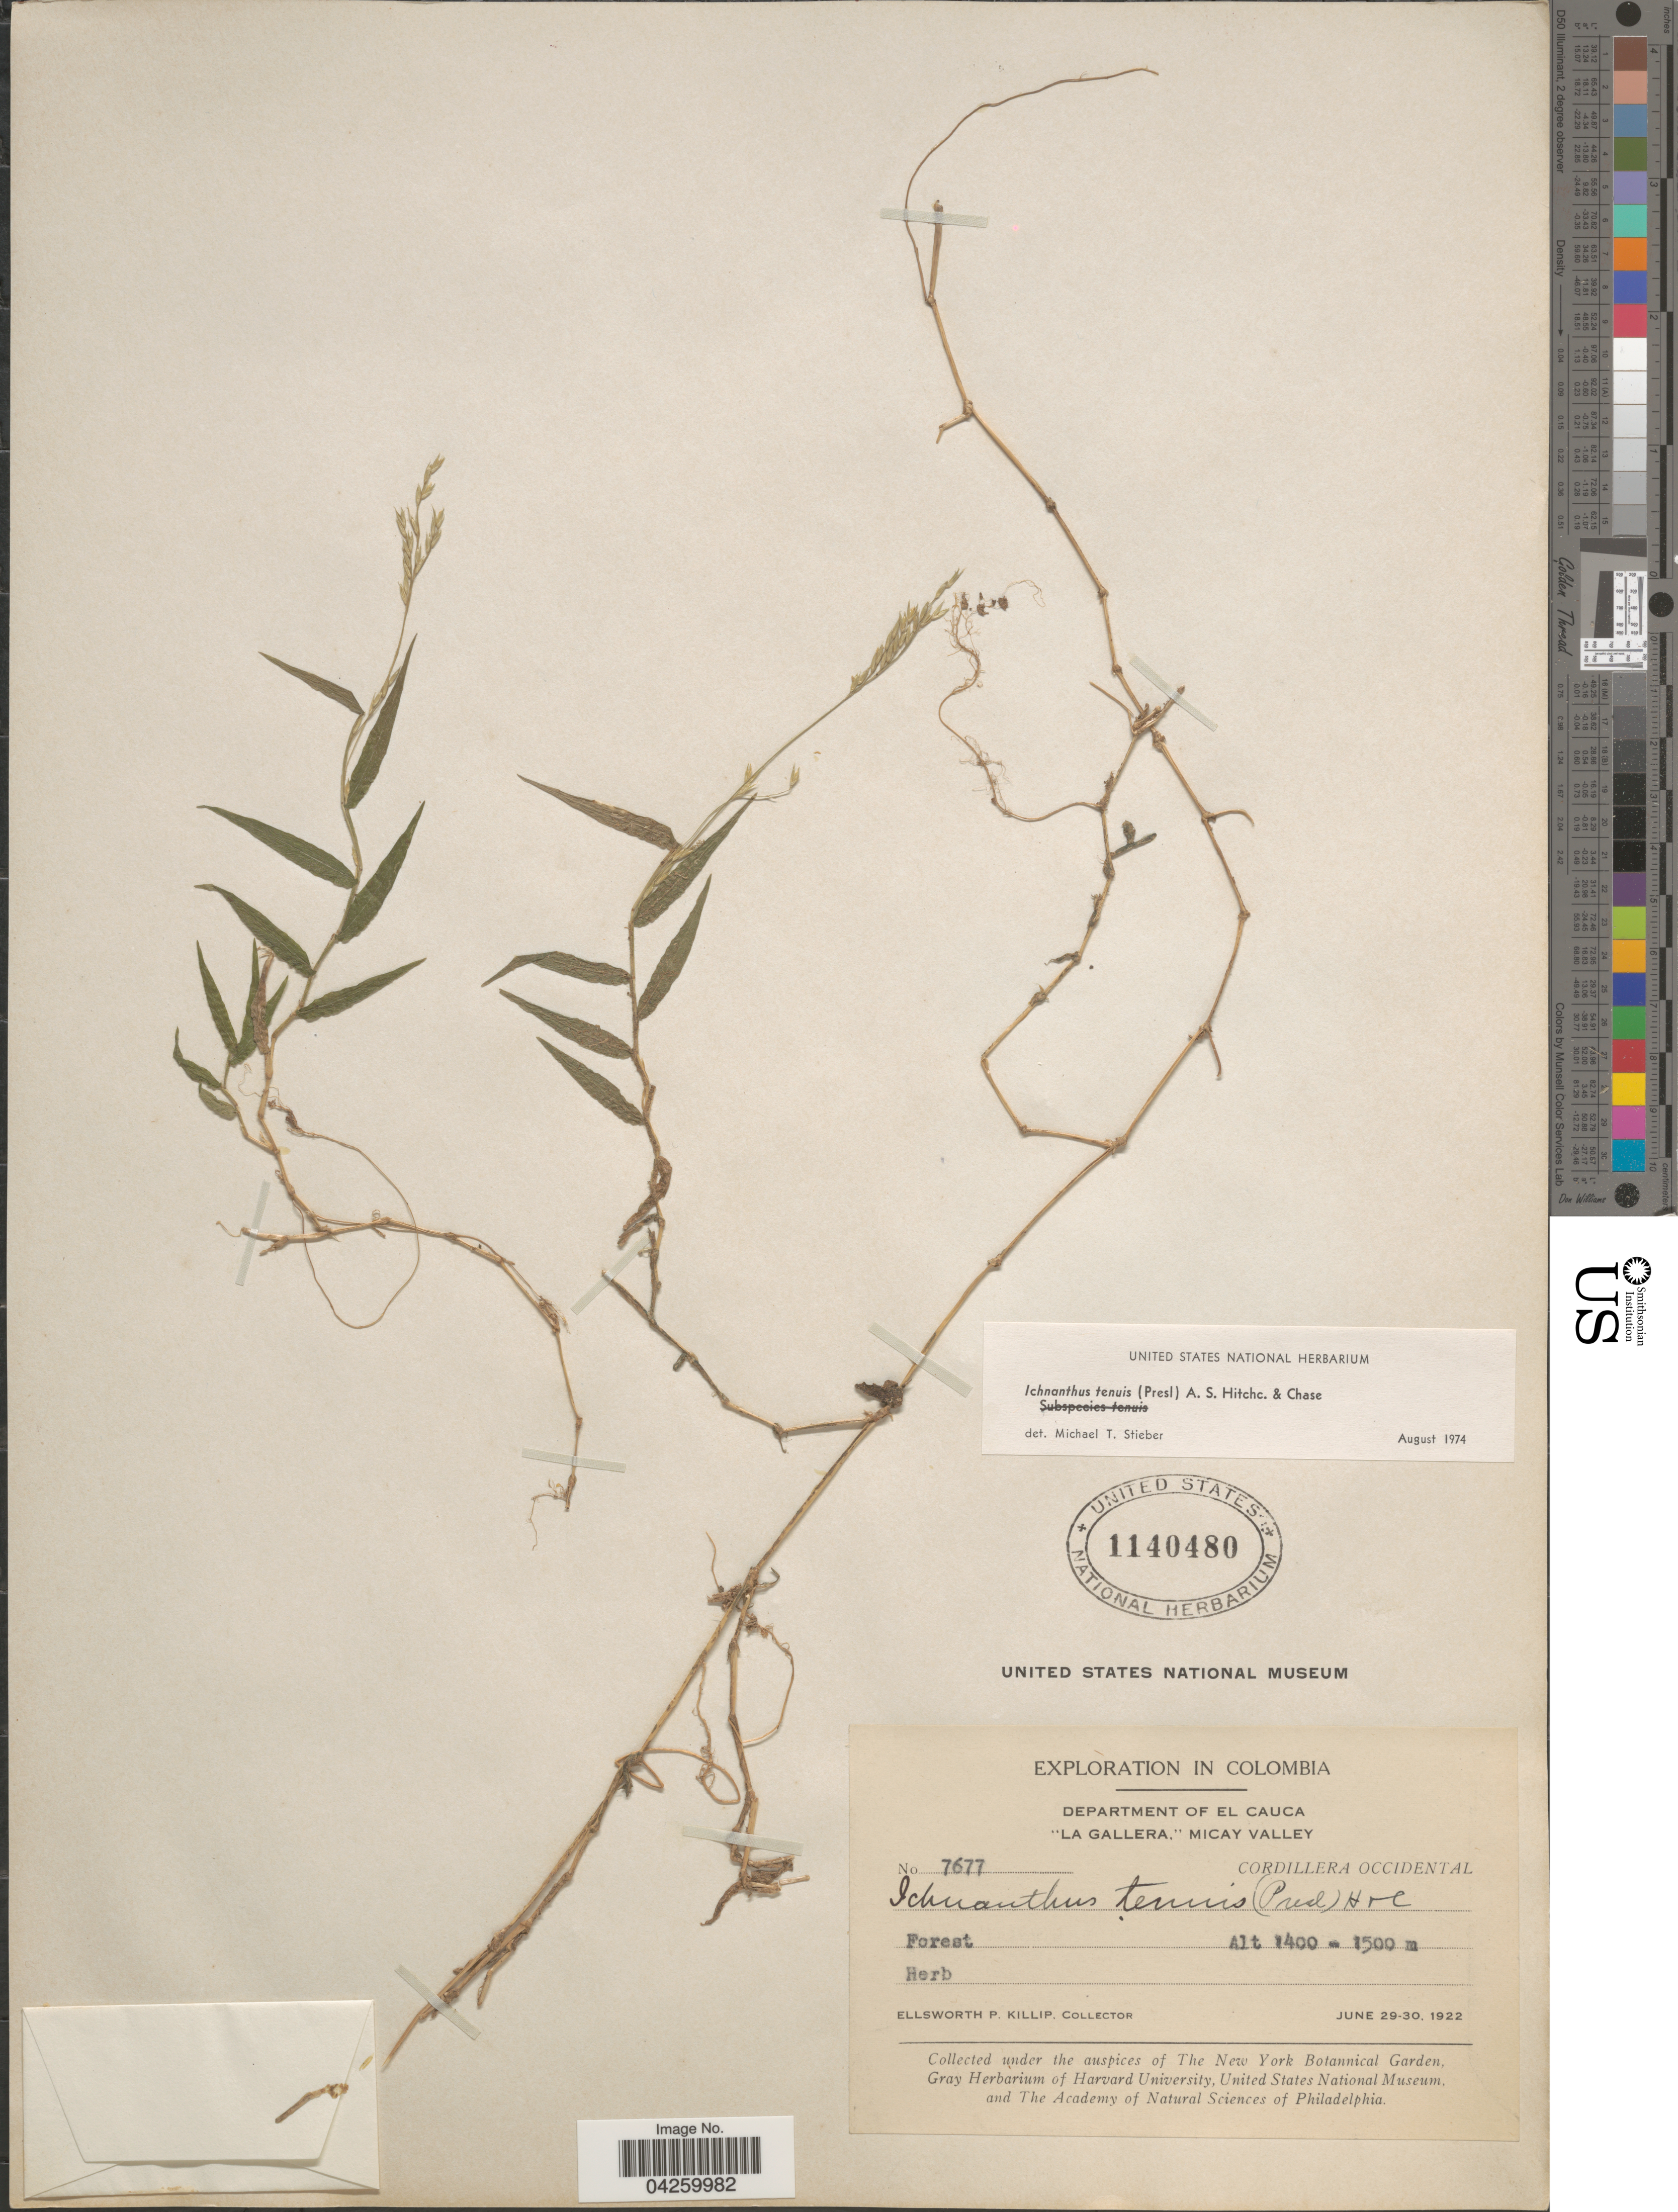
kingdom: Plantae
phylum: Tracheophyta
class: Liliopsida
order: Poales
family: Poaceae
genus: Ichnanthus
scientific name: Ichnanthus tenuis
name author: (J. Presl) Hitchc. & Chase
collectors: E. P. Killip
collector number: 7677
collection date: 1922-06-29/1922-06-30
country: Colombia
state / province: Cauca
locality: Exploration in Colombia. Department of El Cauca. "La Gallera," Micay Valley. Cordillera Occidental.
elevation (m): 1400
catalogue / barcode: US 1140480